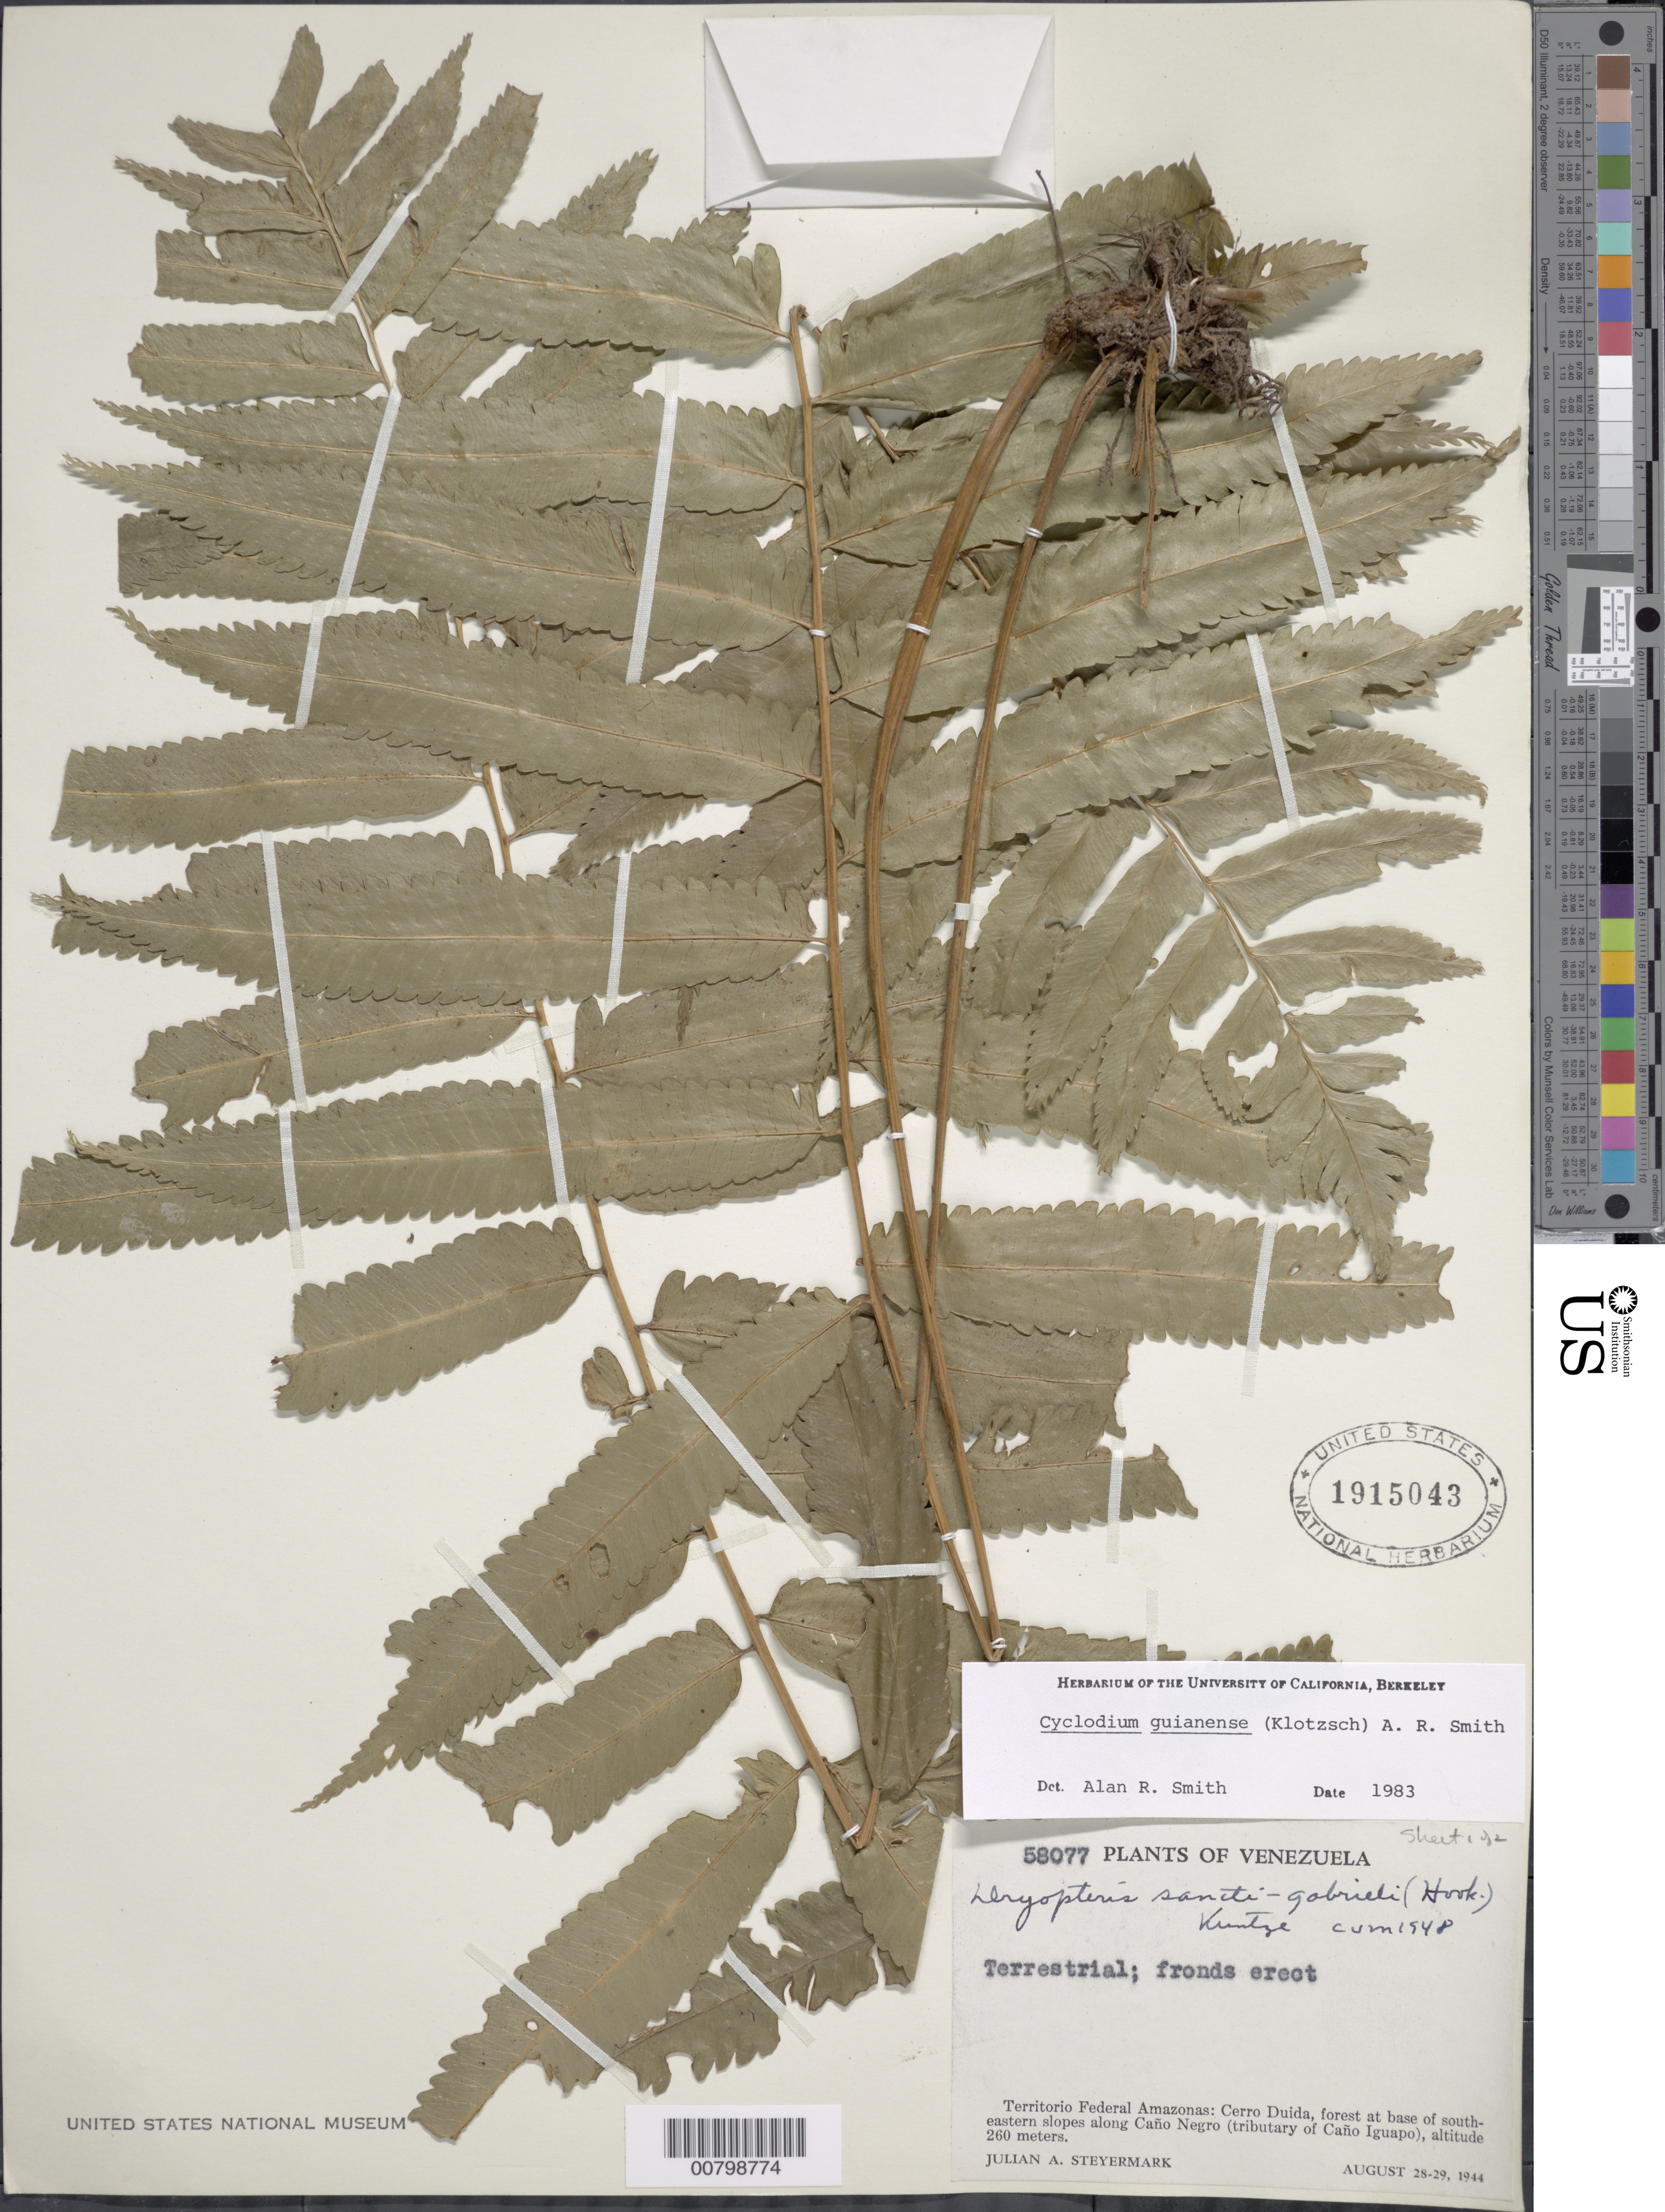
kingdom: Plantae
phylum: Tracheophyta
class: Polypodiopsida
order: Polypodiales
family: Dryopteridaceae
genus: Cyclodium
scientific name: Cyclodium guianense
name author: (Klotzsch) van der Werff ex L.D. Gómez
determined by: Smith, Alan R., (UC)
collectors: J. Steyermark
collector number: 58077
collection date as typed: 28-Aug-44 to 29-Aug-44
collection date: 1944-08-28/1944-08-29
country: Venezuela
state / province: Amazonas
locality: Cerro Duida, southeastern-facing slopes along Caño Negro (tributary of Caño Iguapo)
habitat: Forest at base of SE slopes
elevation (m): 260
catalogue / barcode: US 1915043